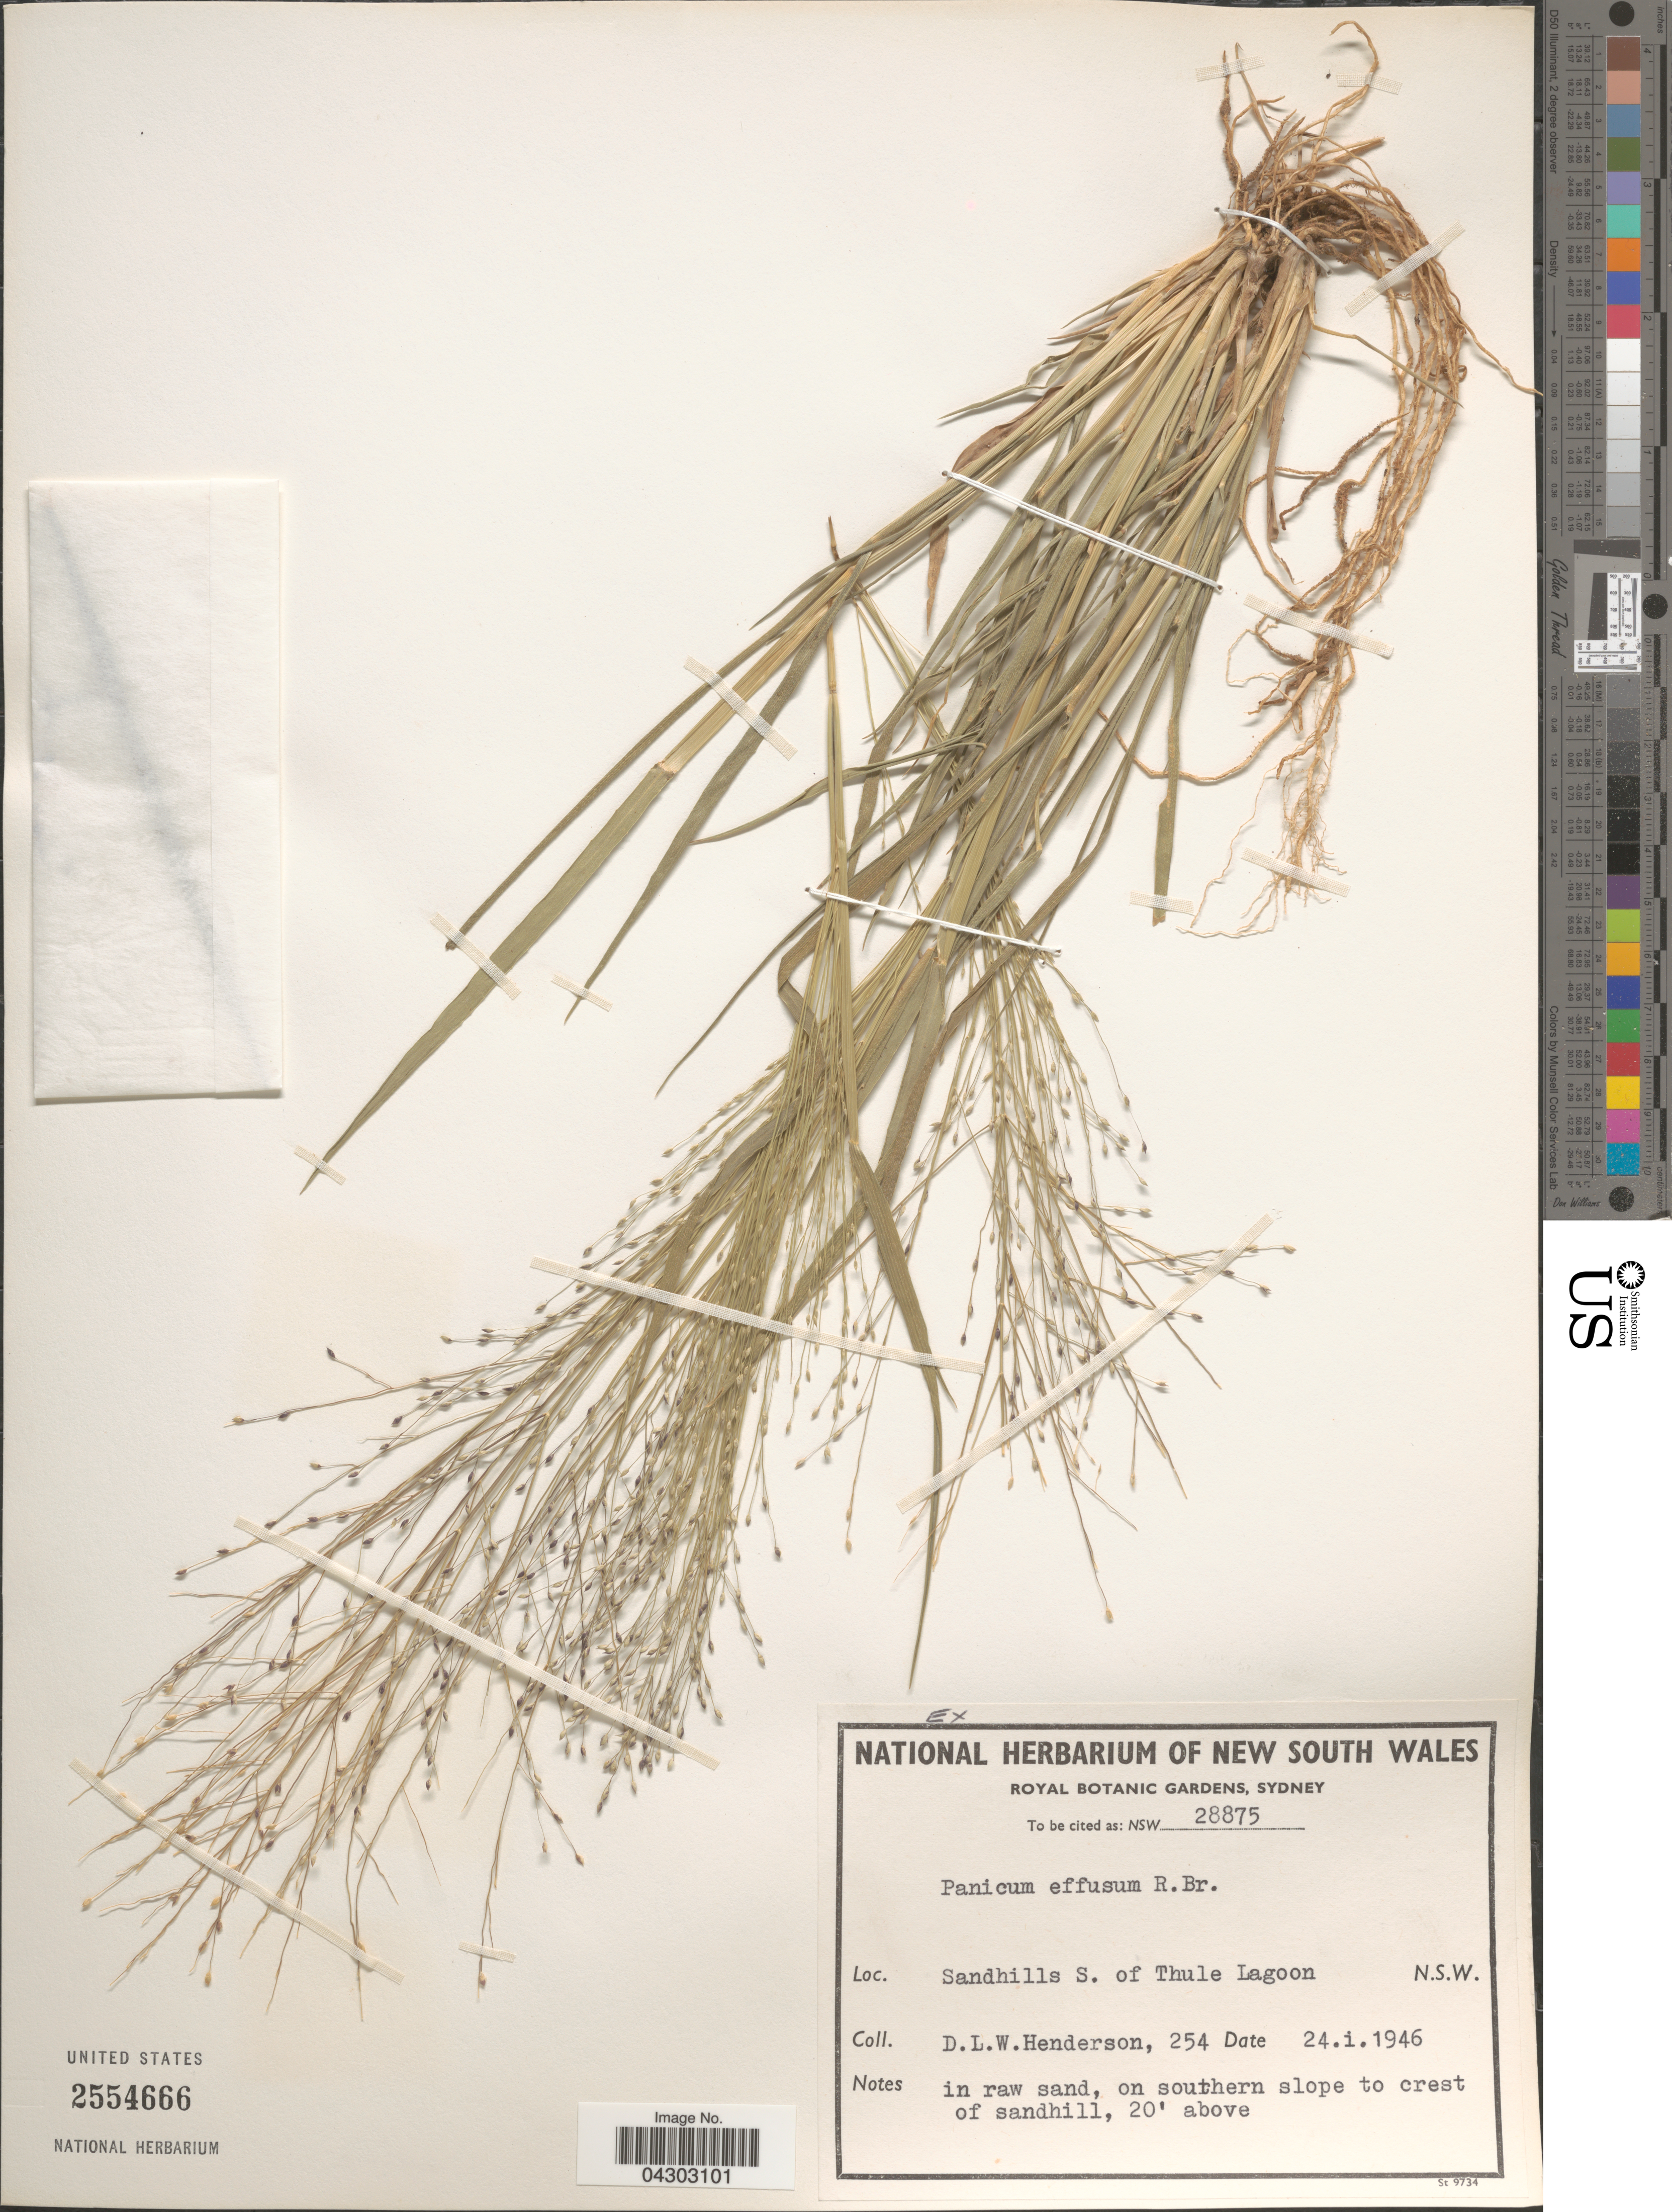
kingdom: Plantae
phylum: Tracheophyta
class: Liliopsida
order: Poales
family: Poaceae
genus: Panicum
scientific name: Panicum effusum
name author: R. Br.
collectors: D. Henderson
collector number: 254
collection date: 1946-01-24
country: Australia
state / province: New South Wales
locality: Sandhills S. of Thule Lagoon. In raw sand, on southern slope to crest of sandhill.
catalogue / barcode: US 2554666